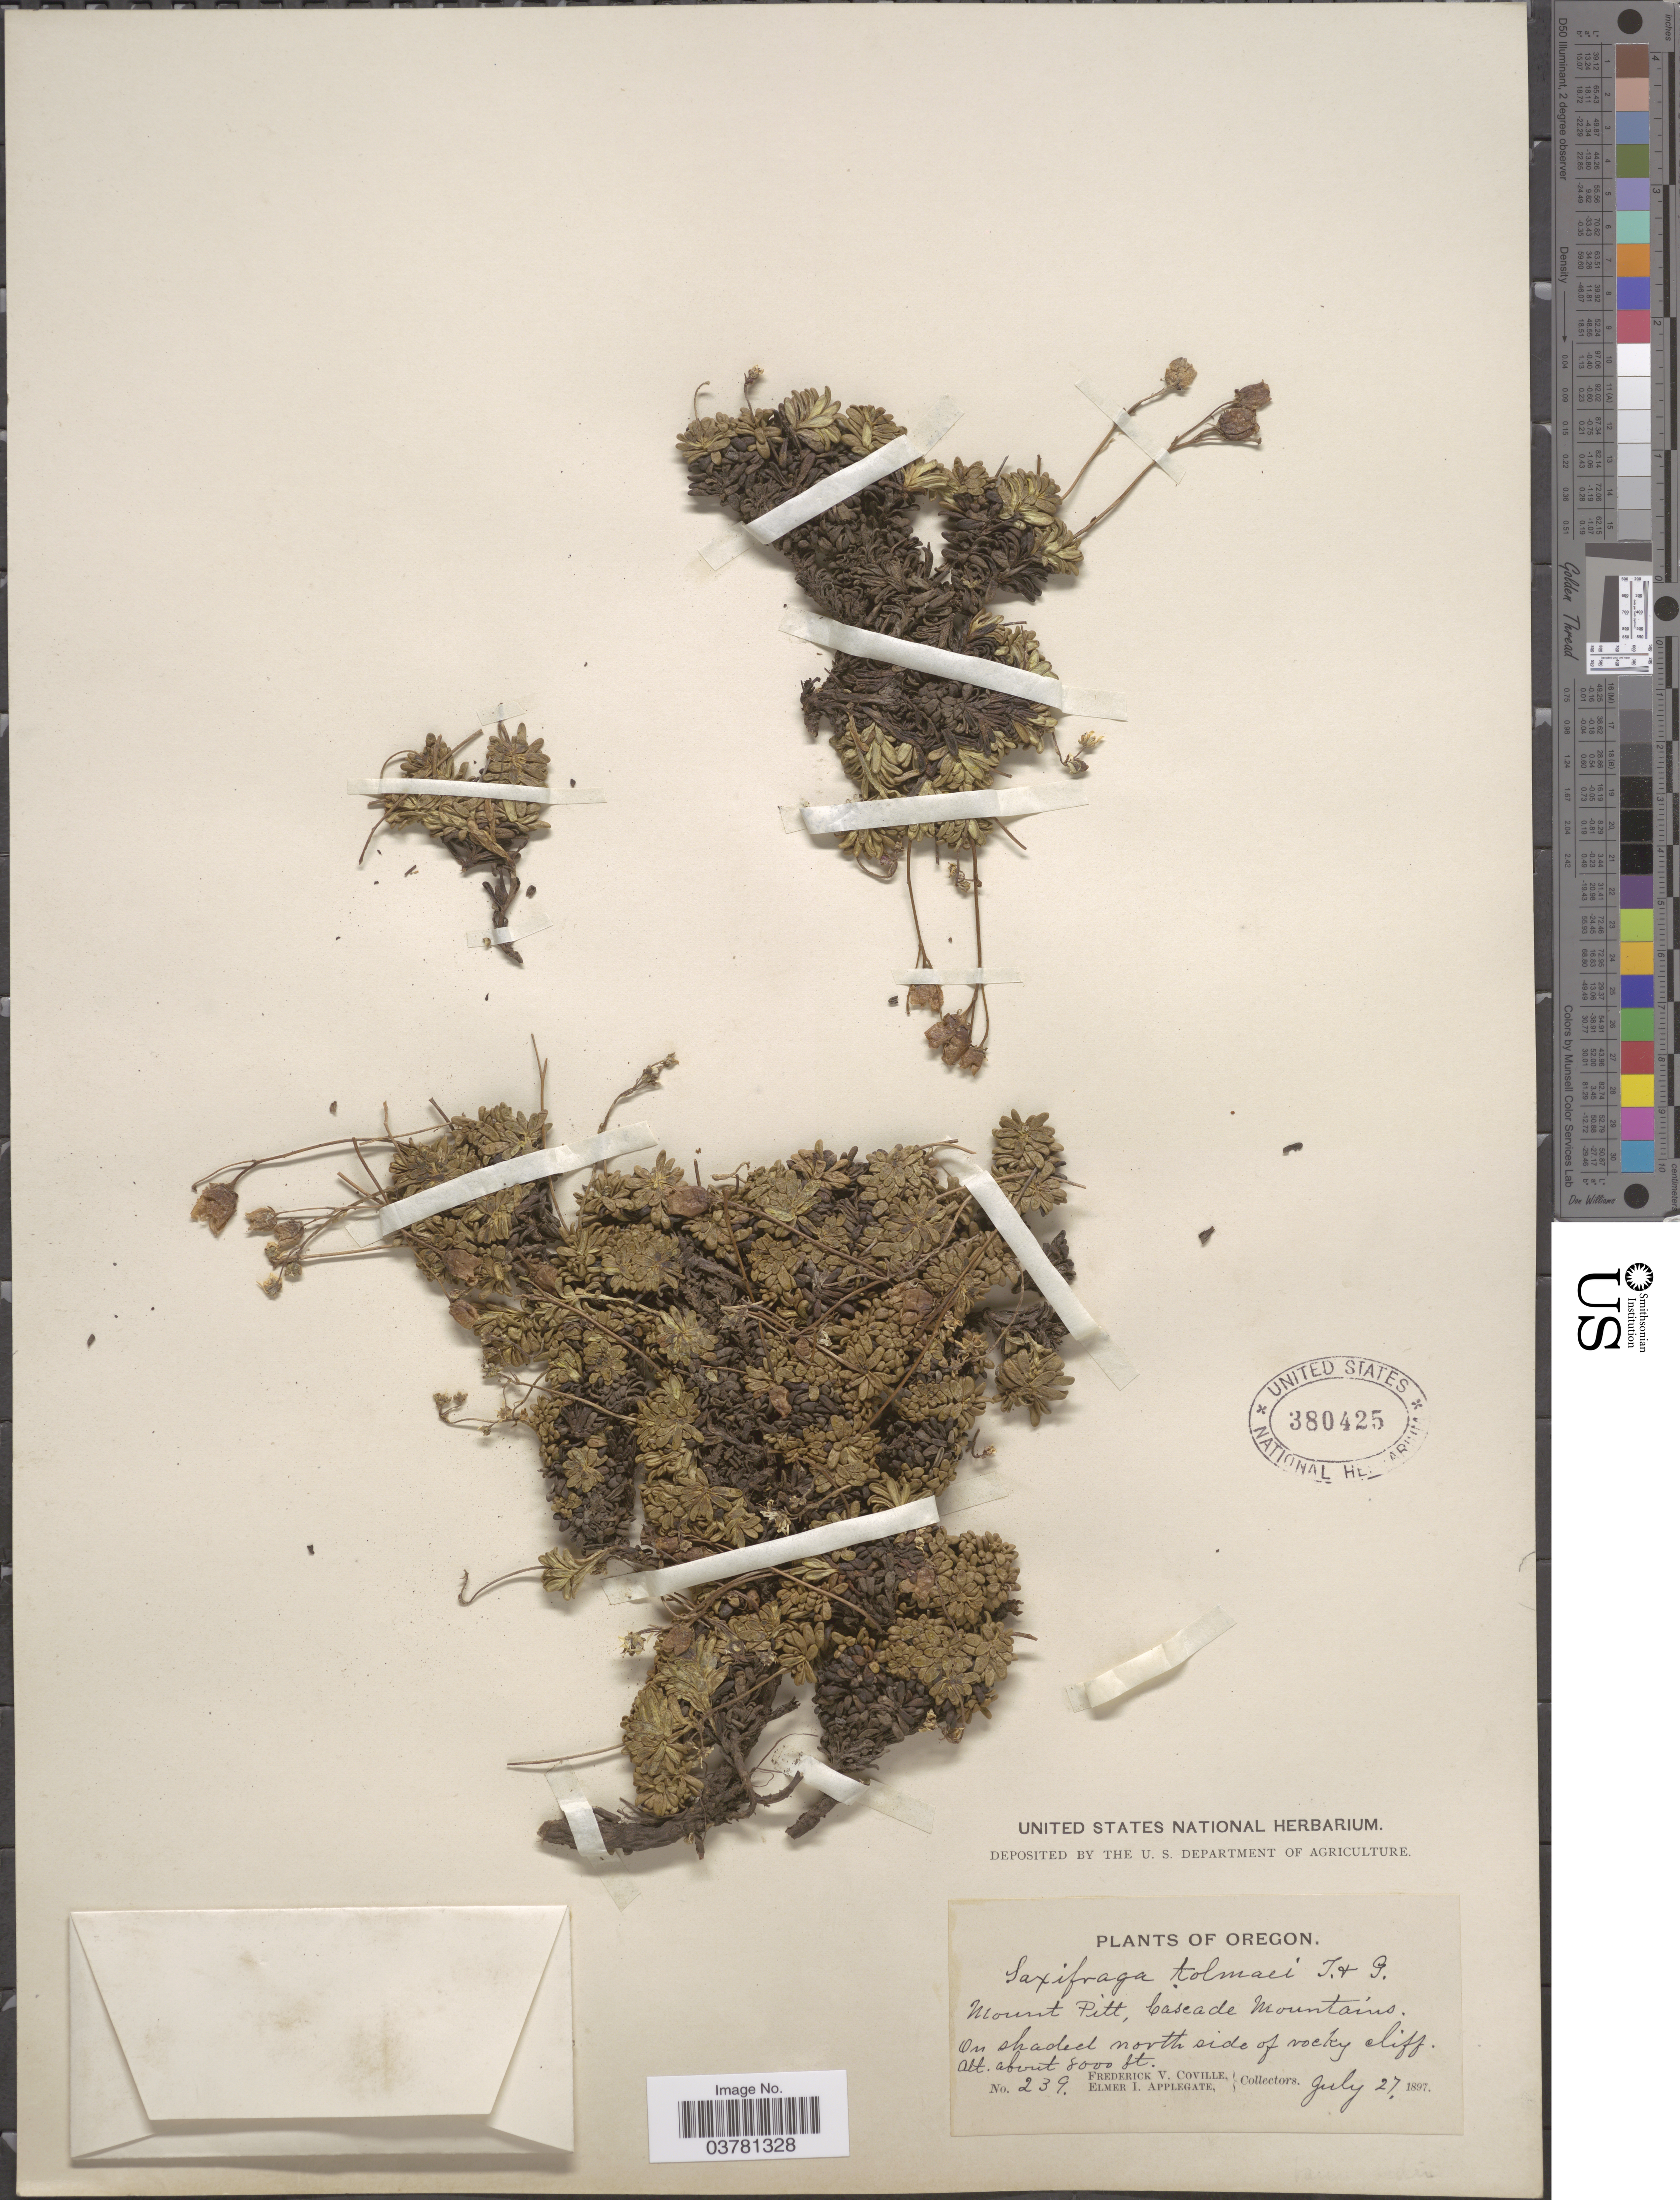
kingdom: Plantae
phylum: Tracheophyta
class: Magnoliopsida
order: Saxifragales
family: Saxifragaceae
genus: Micranthes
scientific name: Micranthes tolmiei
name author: (Torr. & A. Gray) Brouillet & Gornall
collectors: F. V. Coville & E. I. Applegate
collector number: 239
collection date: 1897-07-27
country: United States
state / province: Oregon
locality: Mount Pitt, Cascade Mountains. On shaded north side of rocky cliff.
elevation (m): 2438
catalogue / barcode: US 380425